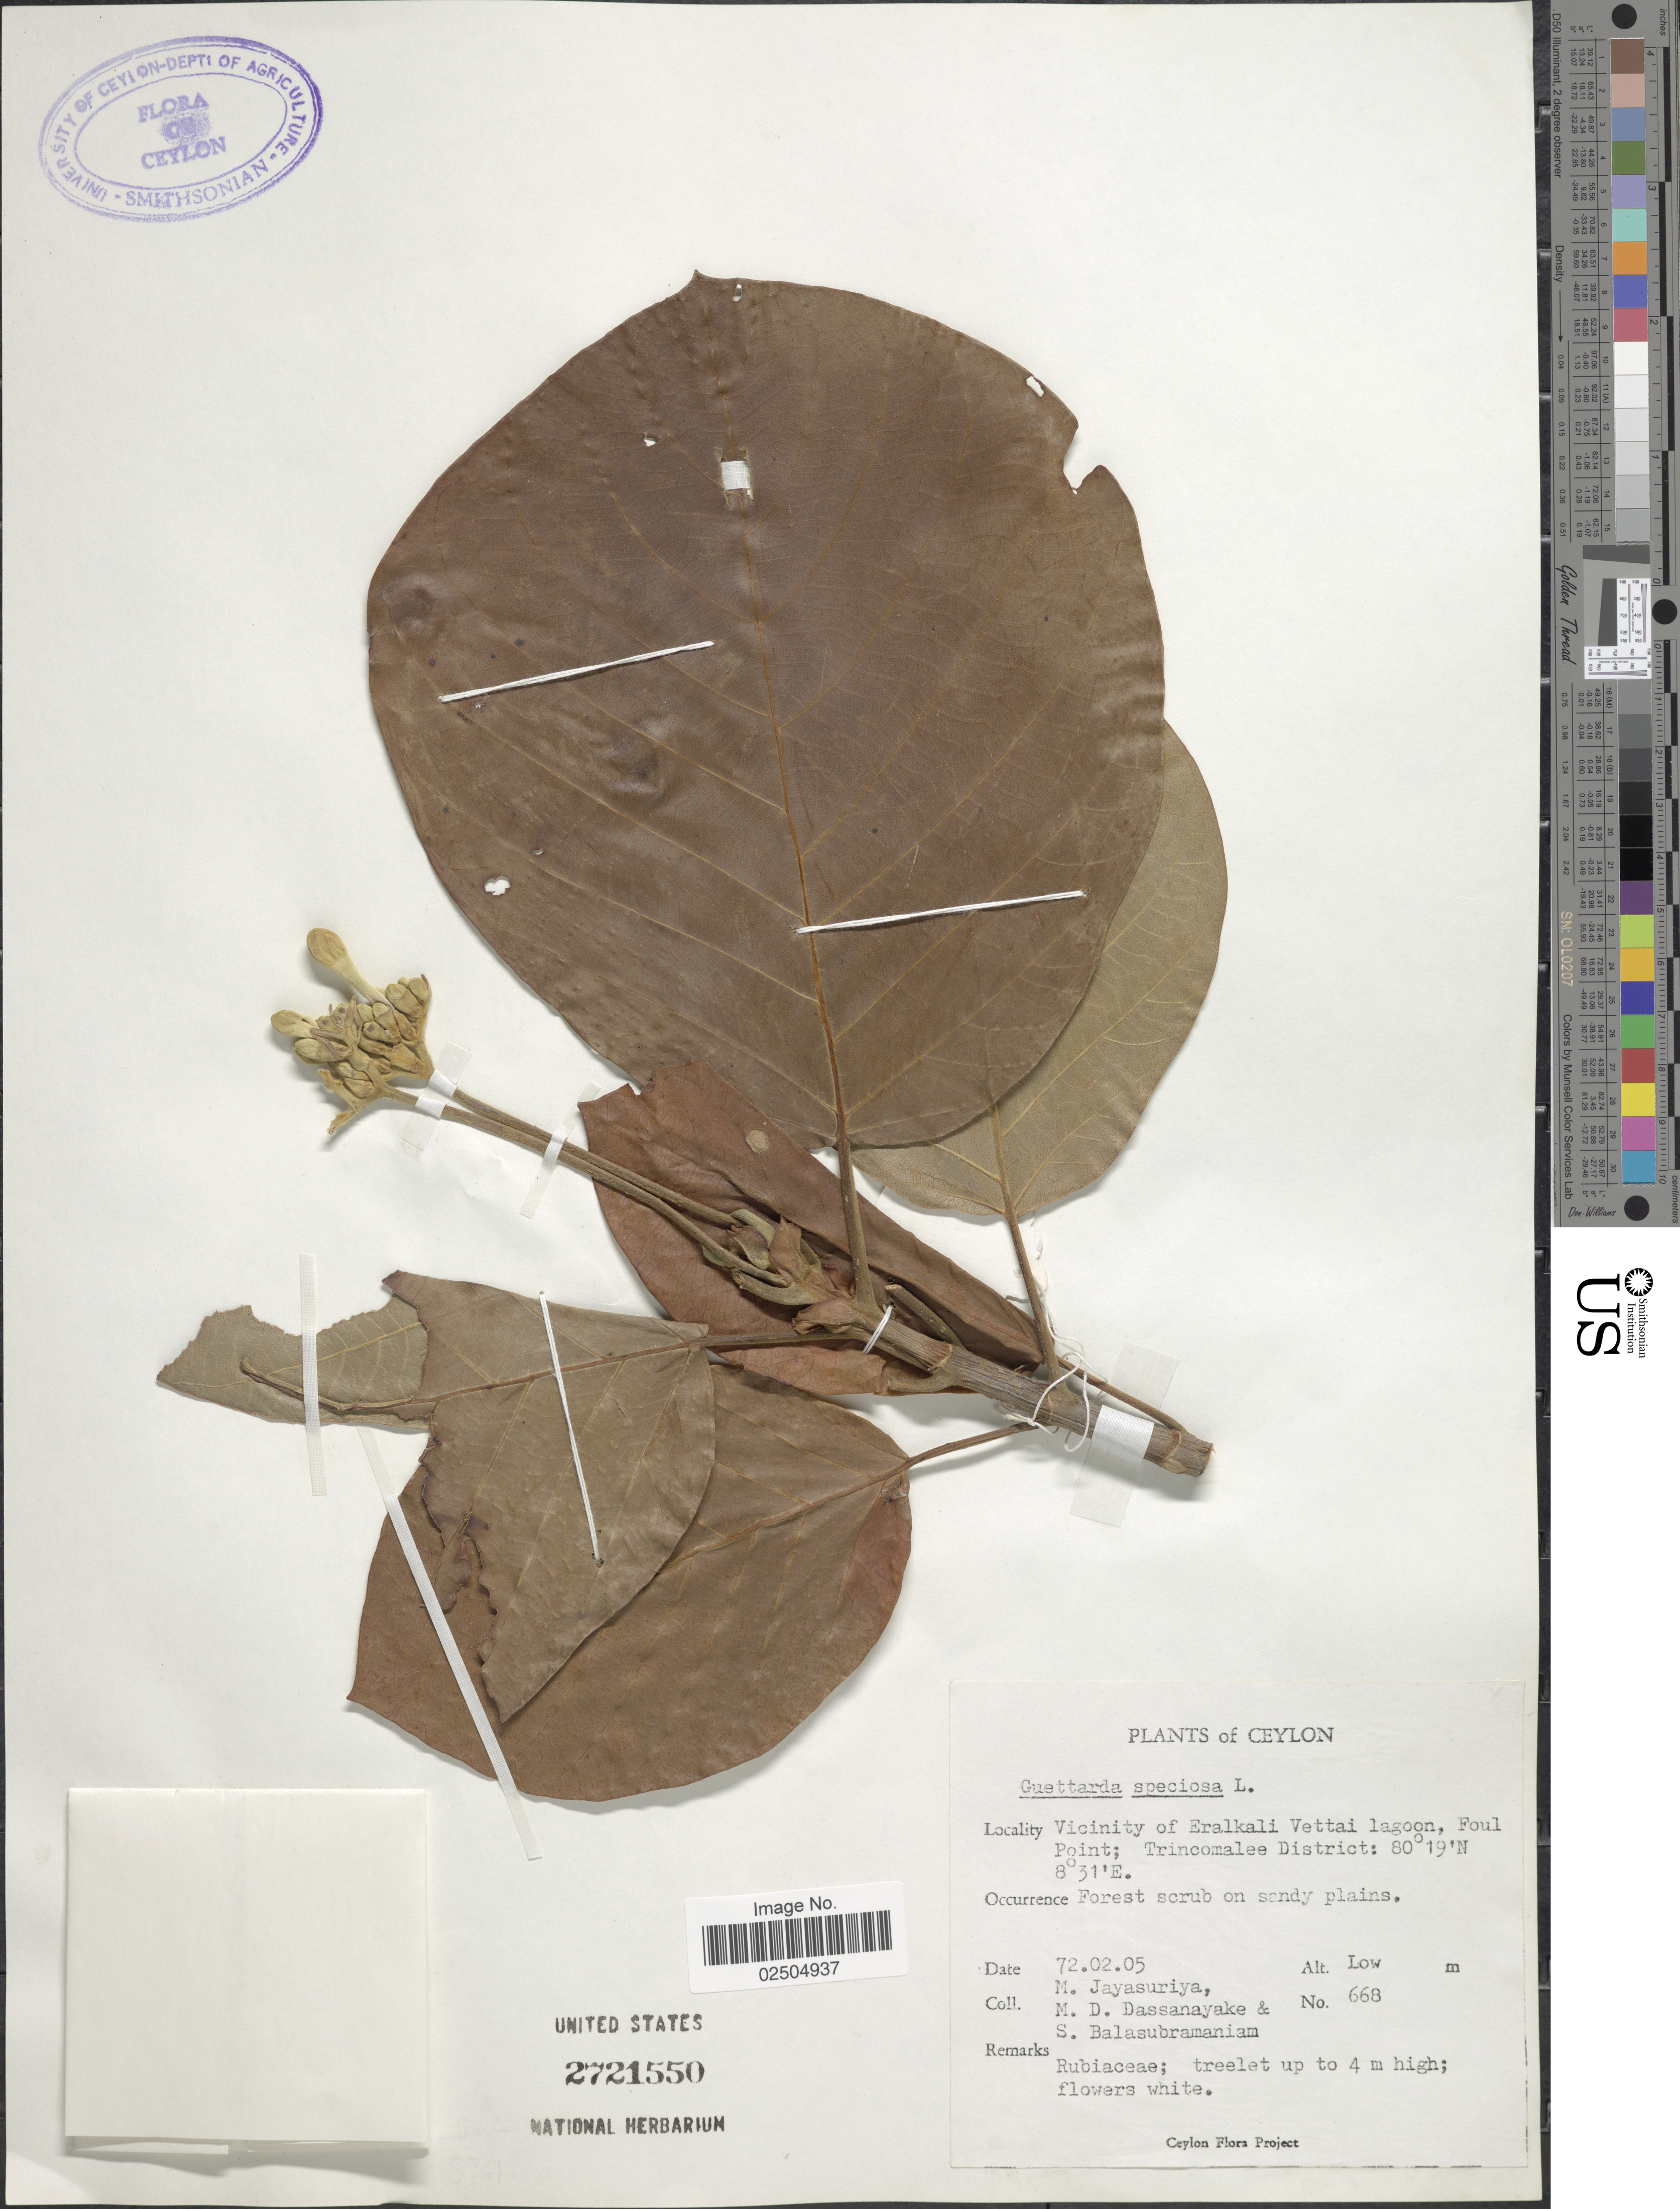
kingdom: Plantae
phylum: Tracheophyta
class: Magnoliopsida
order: Gentianales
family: Rubiaceae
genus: Guettarda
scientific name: Guettarda speciosa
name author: L.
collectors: M. Jayasuriya, M. D. Dassanayake & S. Balasubramaniam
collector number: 668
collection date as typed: Transcribed d/m/y: 5/2/72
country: Sri Lanka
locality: Ceylon, Vicinity of Eralkali Vettai lagoon, Foul Point, Trincomalee District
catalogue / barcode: US 2721550